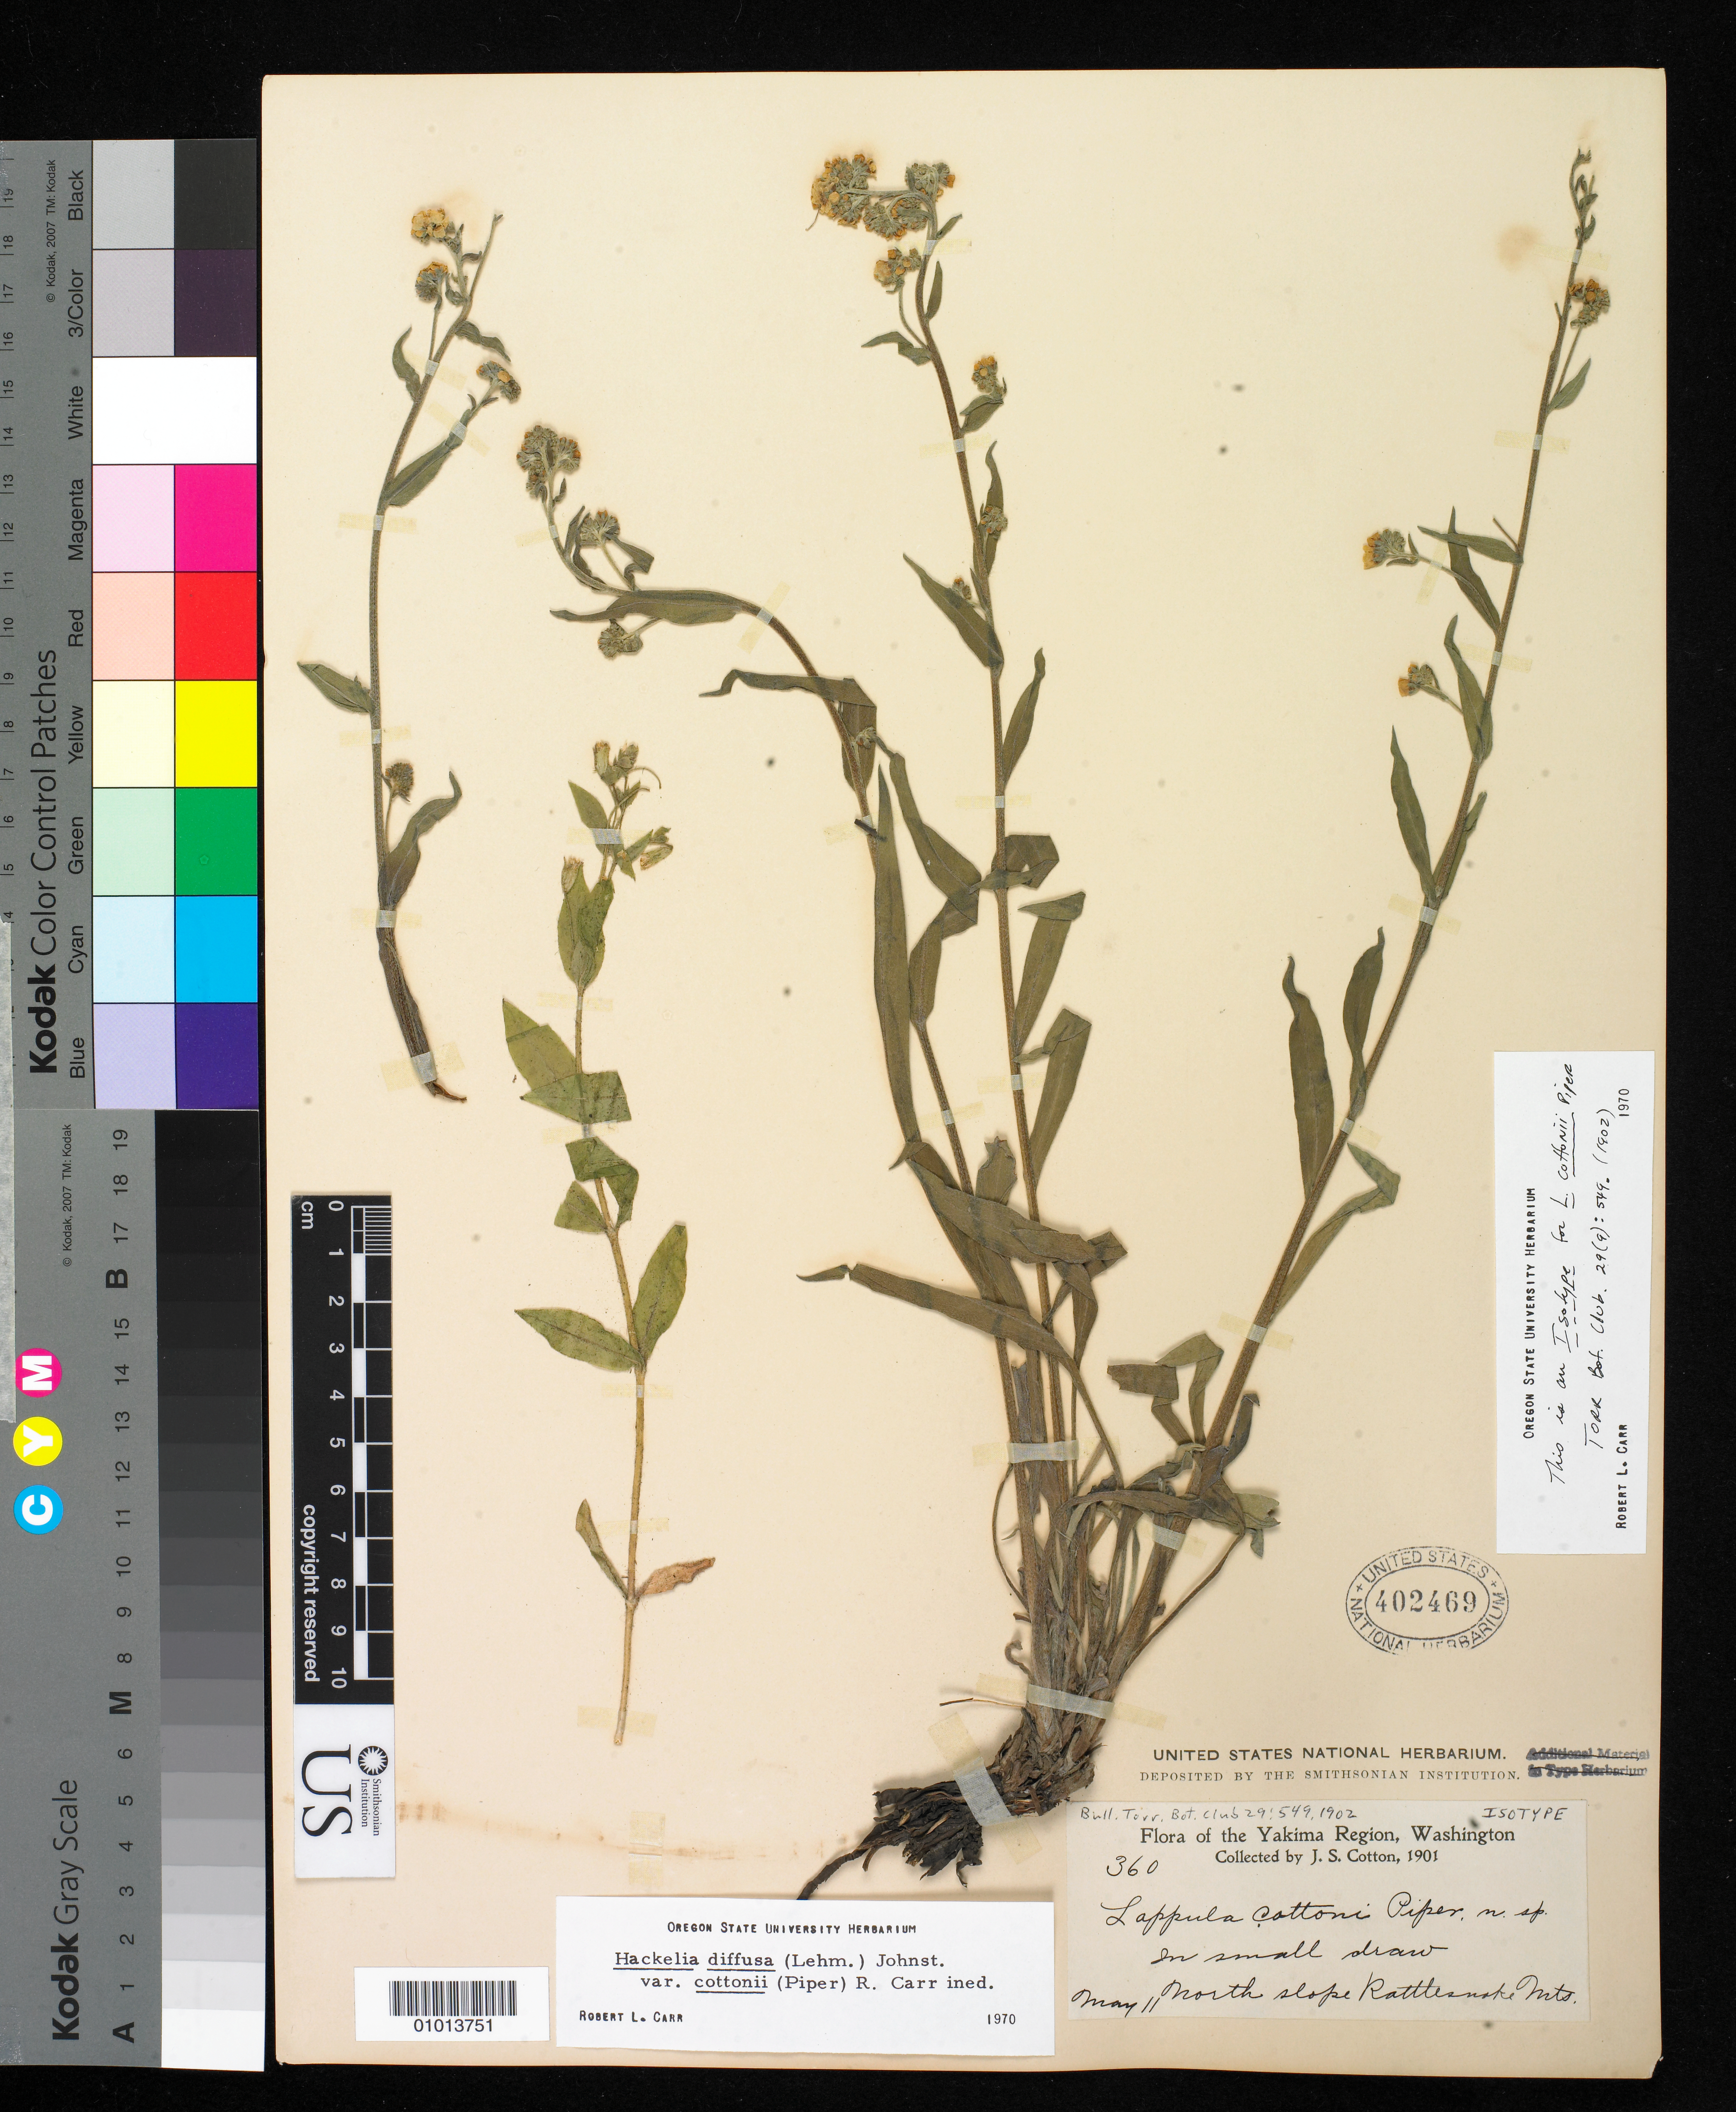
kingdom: Plantae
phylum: Tracheophyta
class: Magnoliopsida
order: Boraginales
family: Boraginaceae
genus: Lappula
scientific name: Lappula cottonii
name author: Piper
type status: Isotype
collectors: J. S. Cotton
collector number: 360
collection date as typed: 11 May 1901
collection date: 1901-05-11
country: United States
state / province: Washington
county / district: Yakima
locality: Yakima region, Rattlesnake Mts.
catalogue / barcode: US 402469